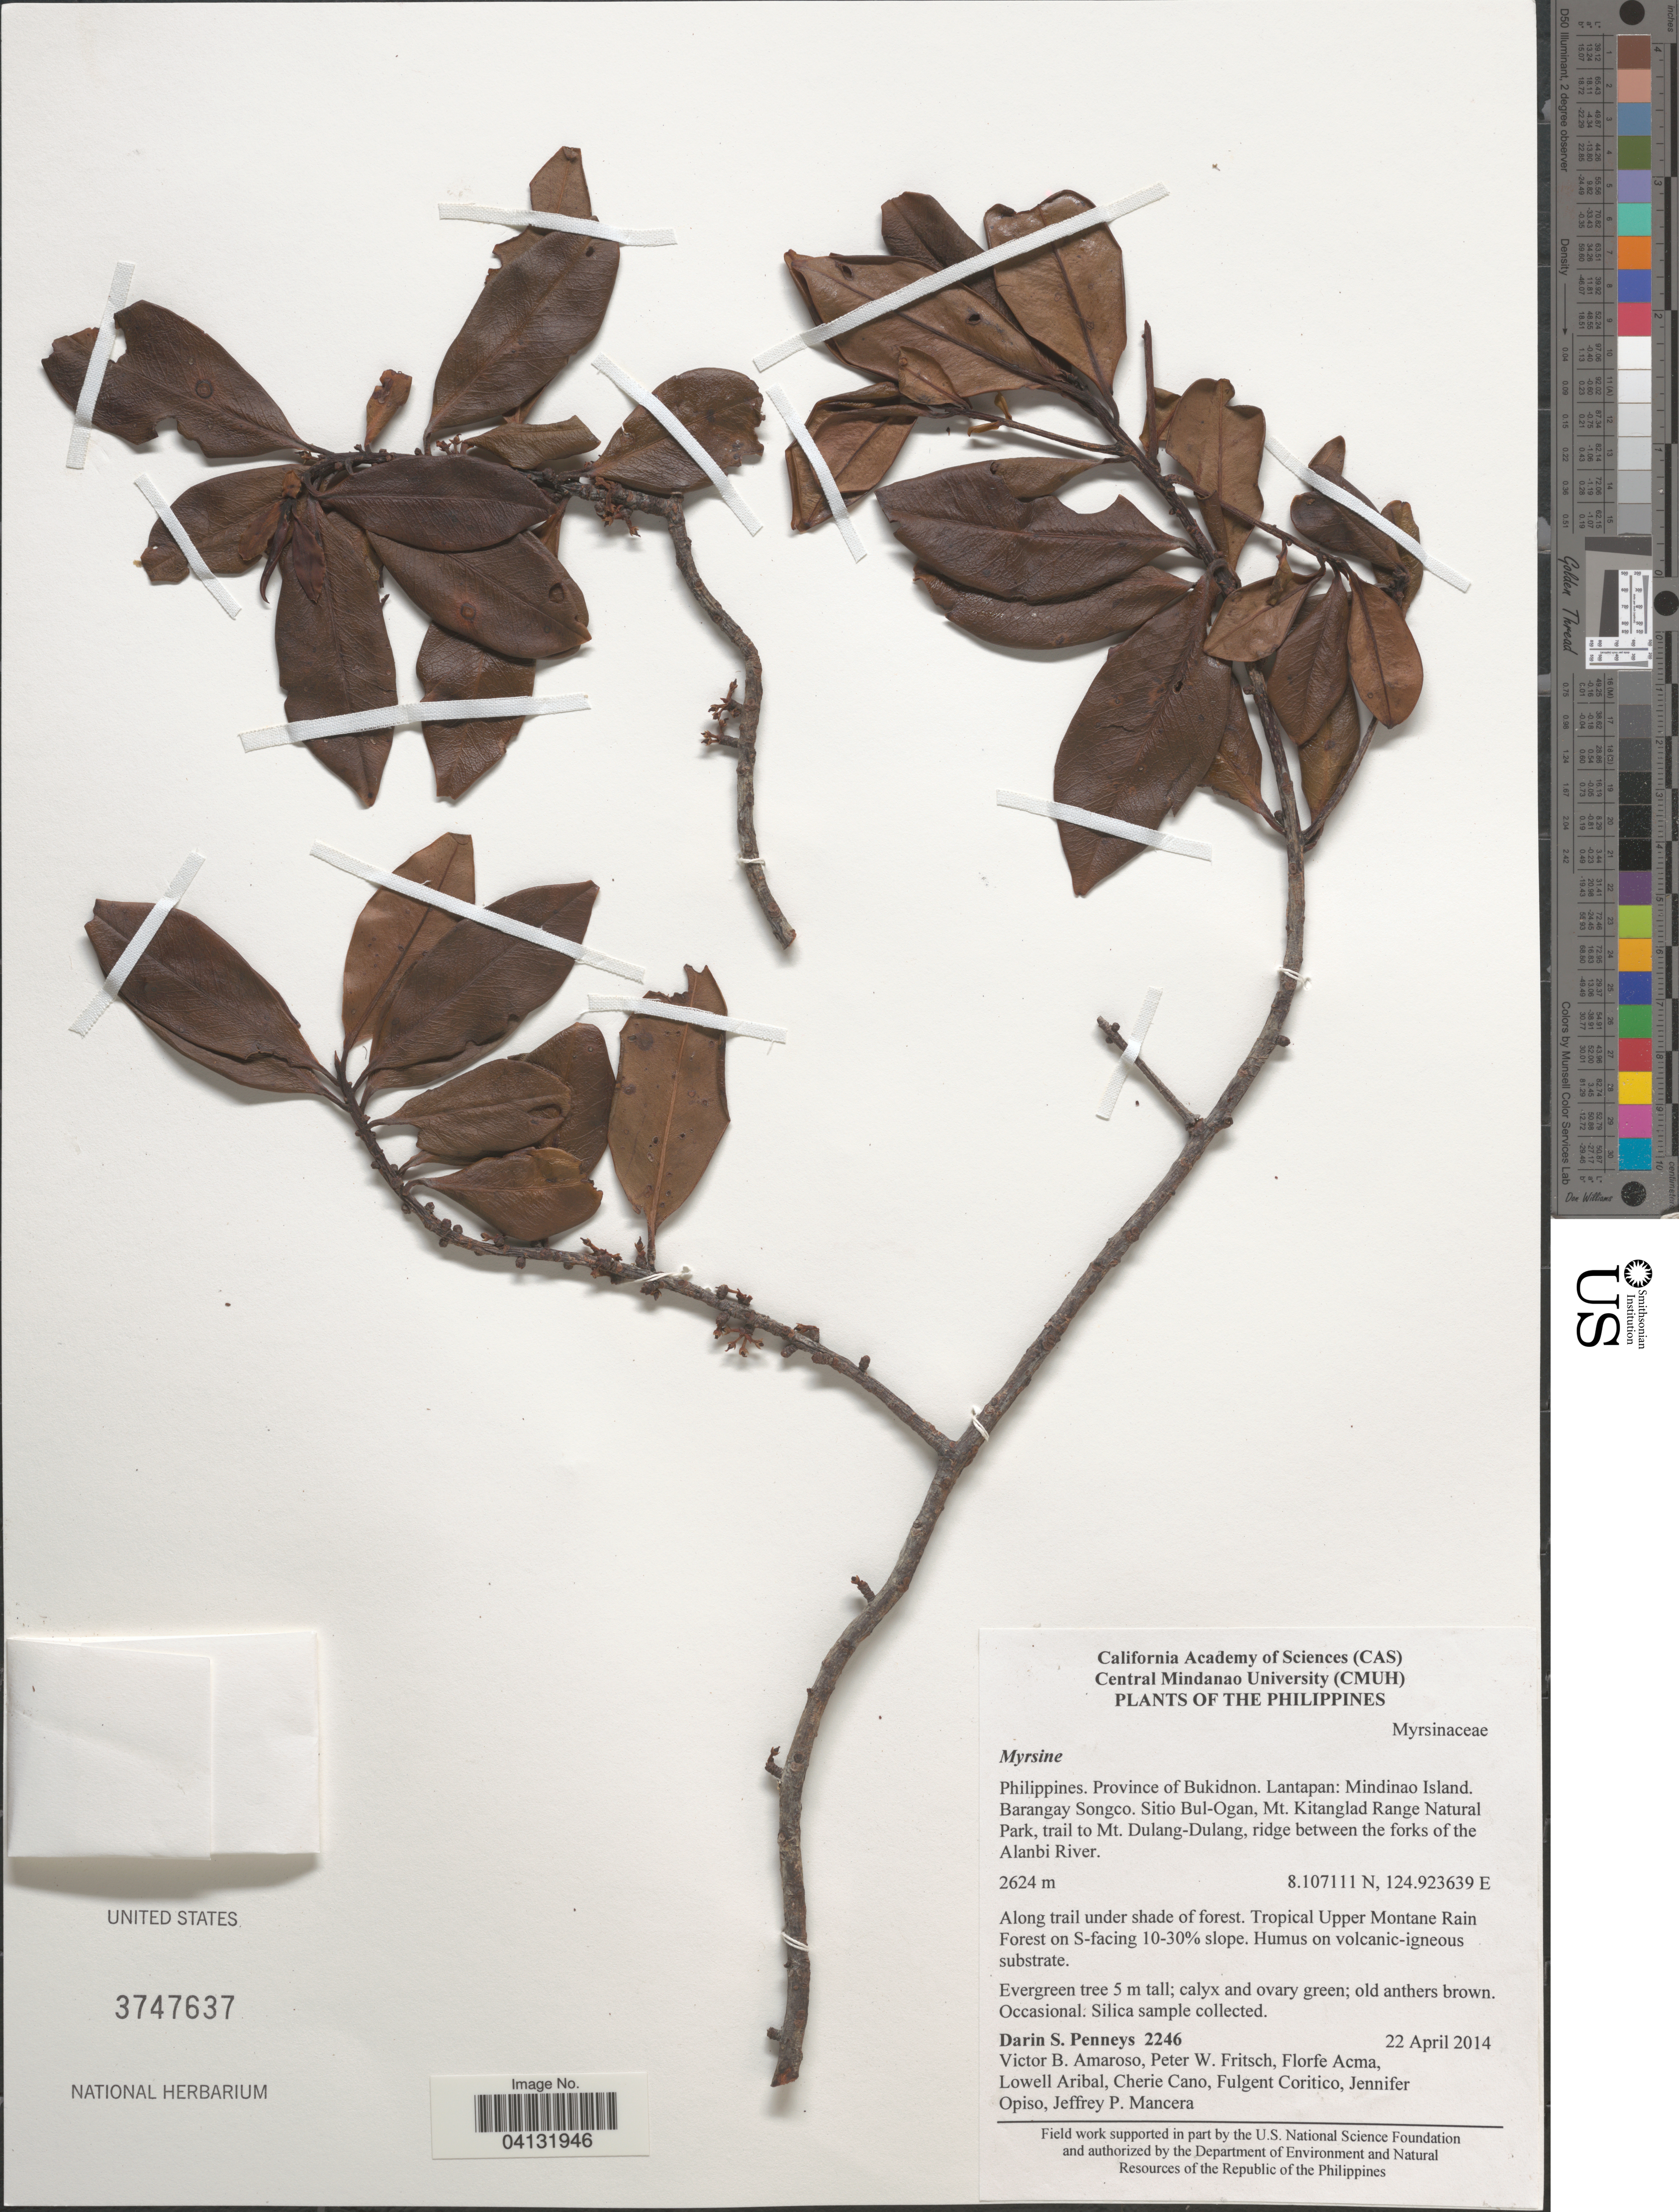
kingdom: Plantae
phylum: Tracheophyta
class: Magnoliopsida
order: Ericales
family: Primulaceae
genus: Myrsine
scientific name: Myrsine sp.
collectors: D. S. Penneys, V. Amoroso, P. W. Fritsch, F. Acma & et al.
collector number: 2246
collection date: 2014-04-22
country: Philippines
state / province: Northern Mindanao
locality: Province of Bukidnon. Lantapan: Mindinao Island. Barangay Songco. Sitio Bul-Ogan, Mt. Kitanglad Range Natural Park, trail to Mt. Dulang-Dulang, ridge between the forks of the Alanbi River. Tropical Upper Montane Rain Forest on S-facing 10-30% slope.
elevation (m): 2624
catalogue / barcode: US 3747637